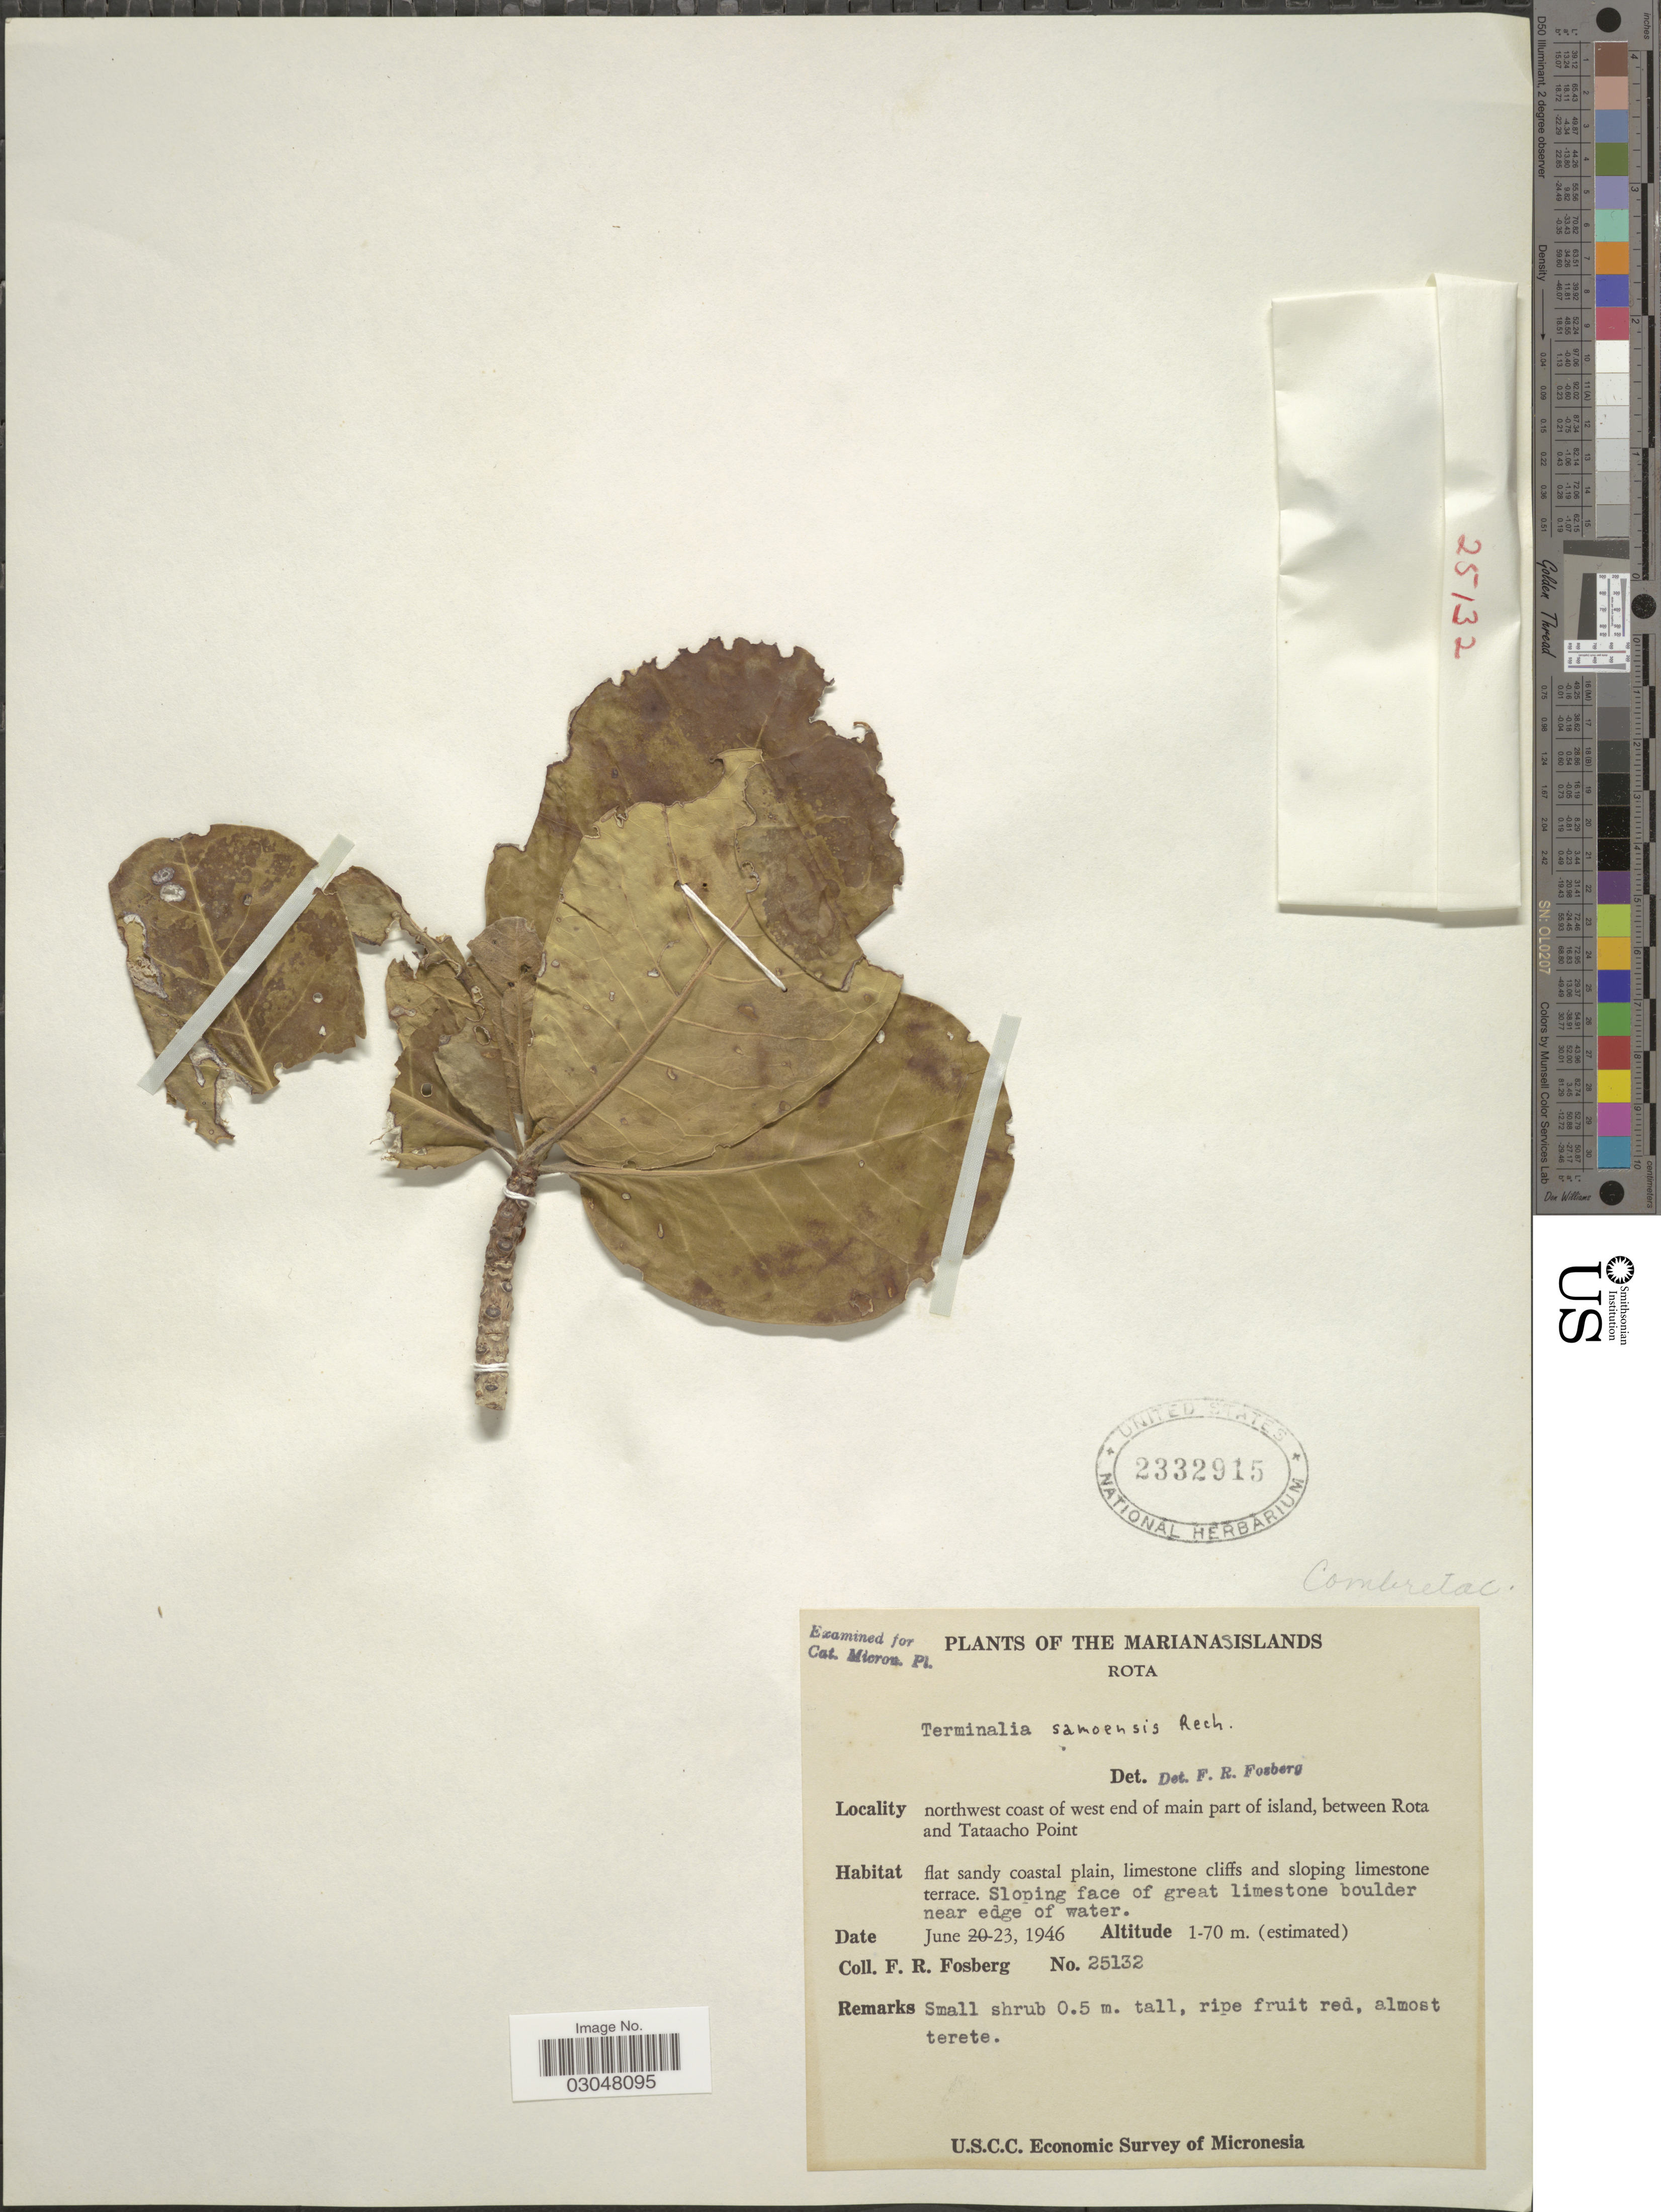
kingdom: Plantae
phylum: Tracheophyta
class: Magnoliopsida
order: Myrtales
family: Combretaceae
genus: Terminalia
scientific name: Terminalia samoensis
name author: Rech.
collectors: F. R. Fosberg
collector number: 25132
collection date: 1946-06-23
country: Northern Mariana Islands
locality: The Marianas Islands. Rota. Northwest coast of west end of main part of island, between Rota and Tataacho Point. Micronesia.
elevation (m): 1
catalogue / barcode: US 2332915